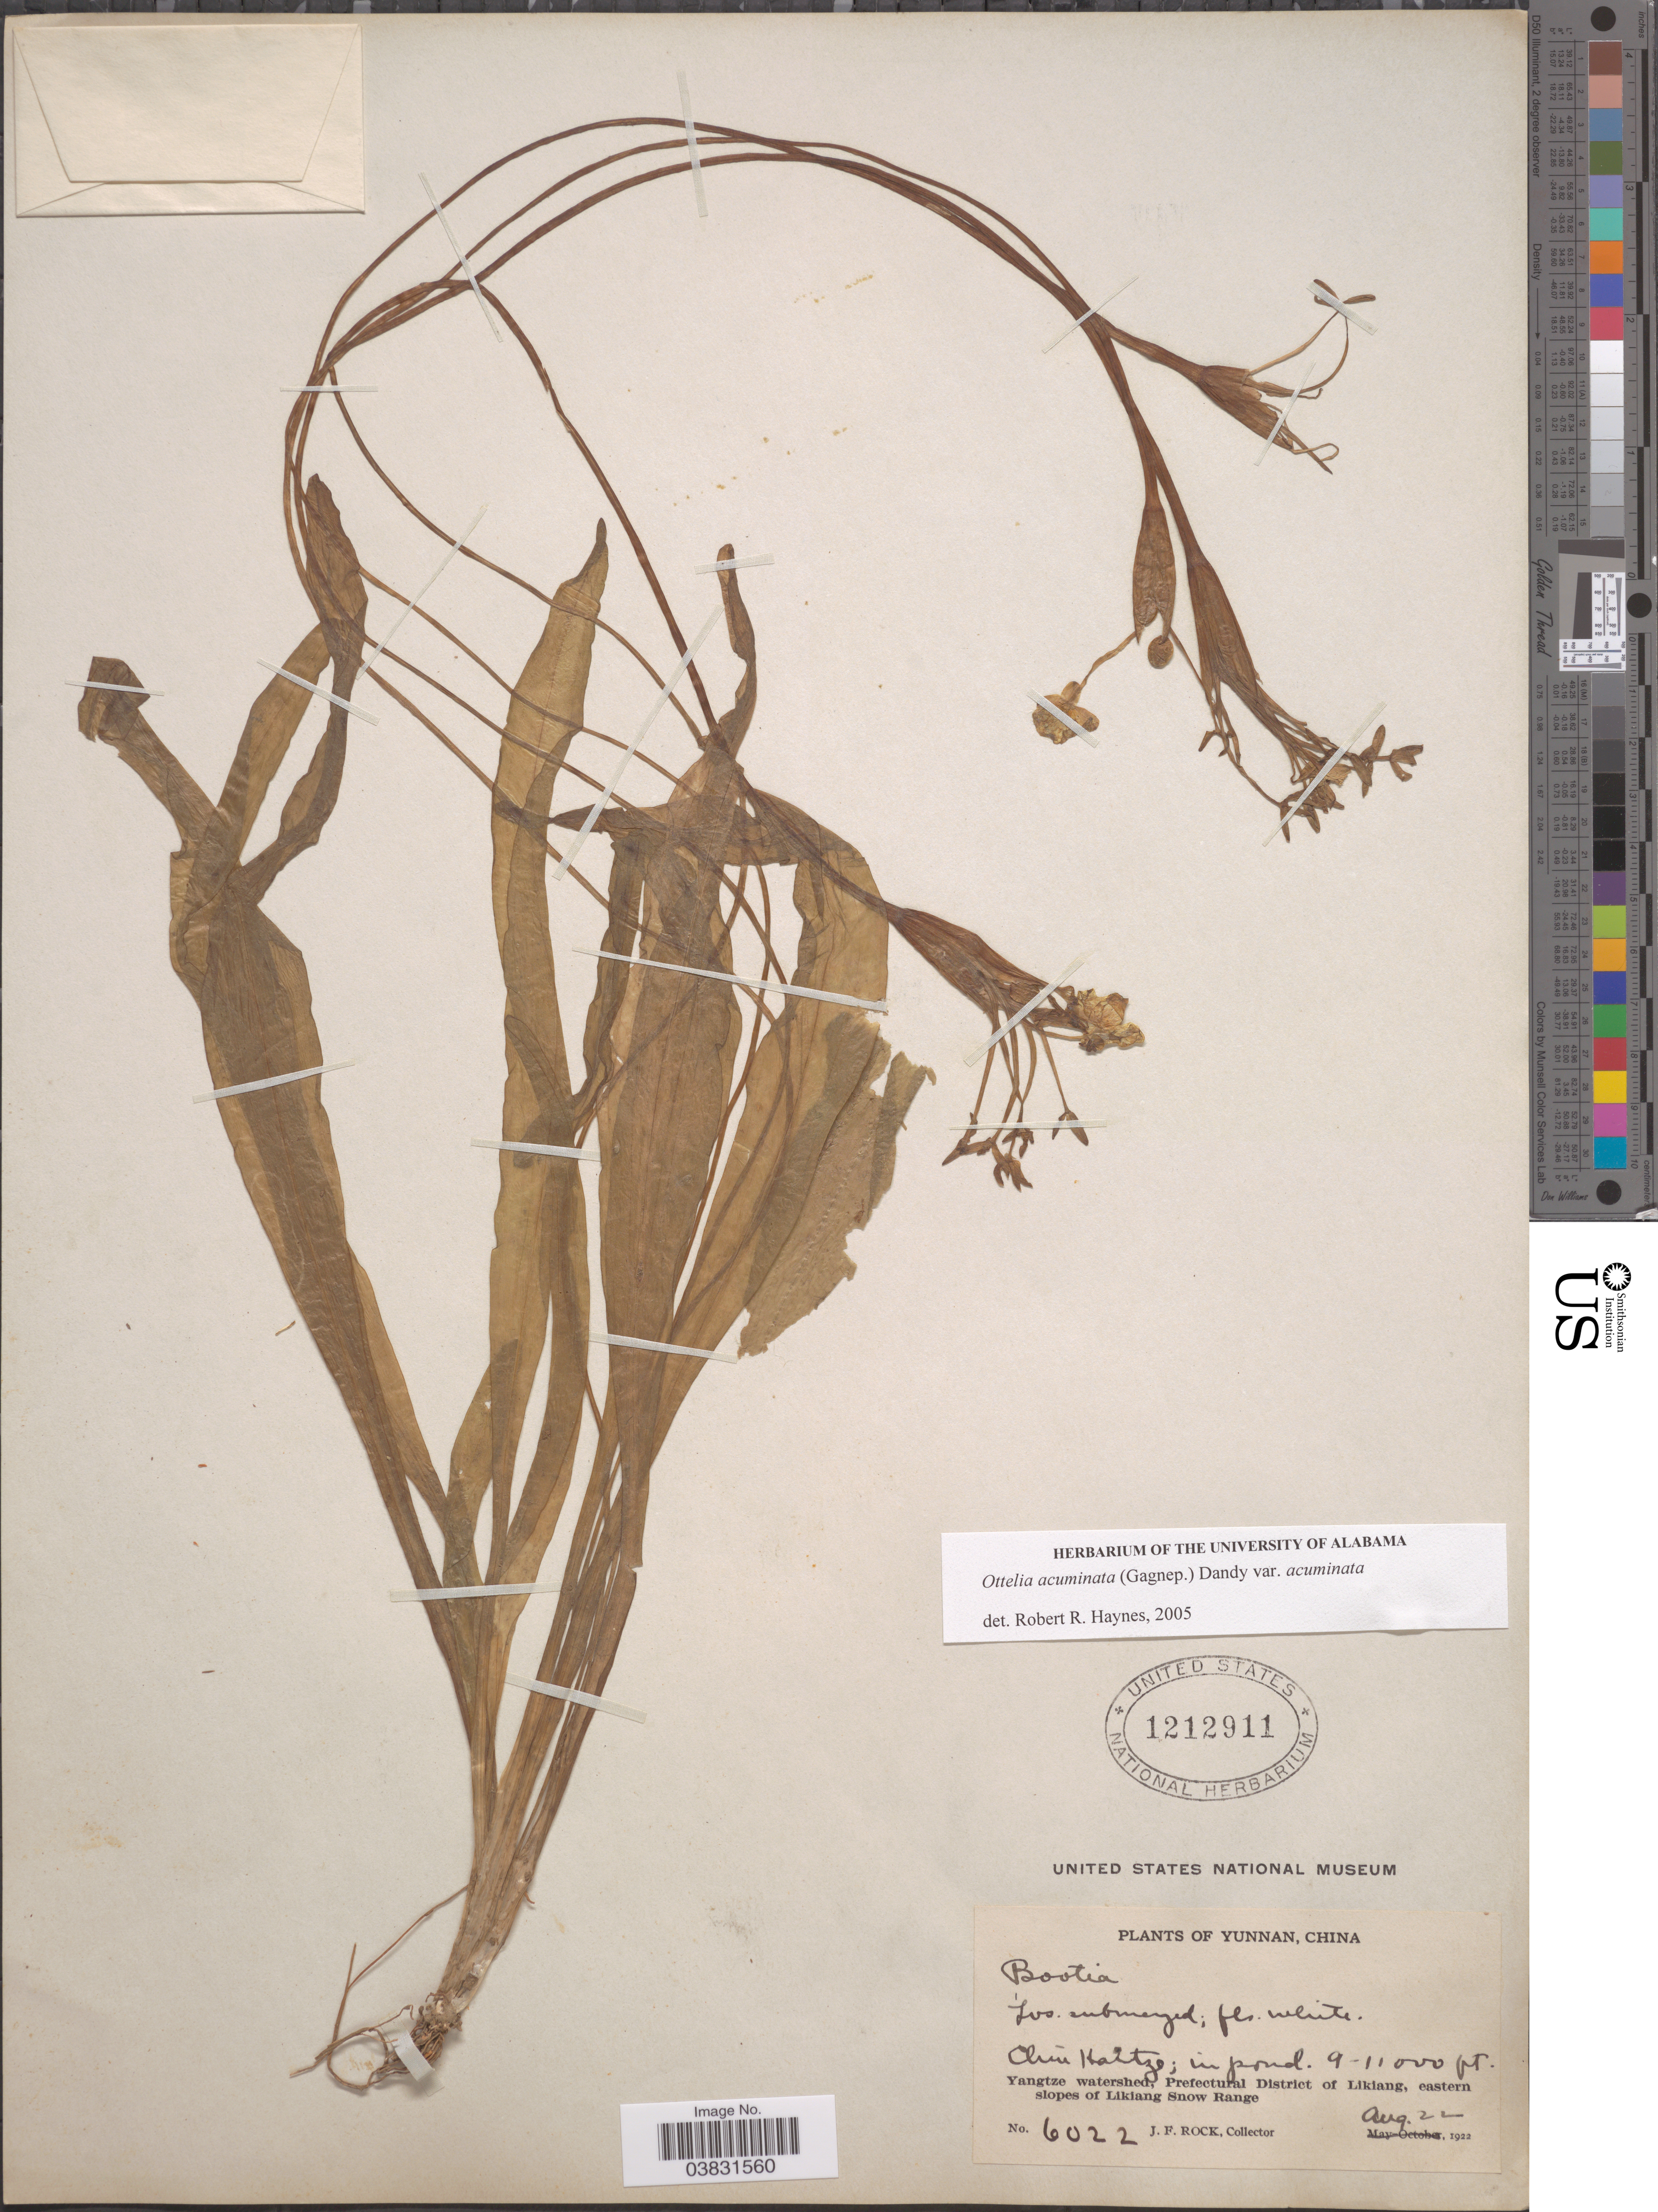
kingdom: Plantae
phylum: Tracheophyta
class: Liliopsida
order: Alismatales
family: Hydrocharitaceae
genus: Ottelia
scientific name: Ottelia acuminata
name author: (Gagnep.) Dandy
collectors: J. Rock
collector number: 6022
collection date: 1922-08-22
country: China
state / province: Yunnan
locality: Chin Kaitze. [interpreted] Yangtze watershed, Prefectural District of Likiang, eastern slopes of Likiang Snow Range.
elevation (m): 2743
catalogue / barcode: US 1212911